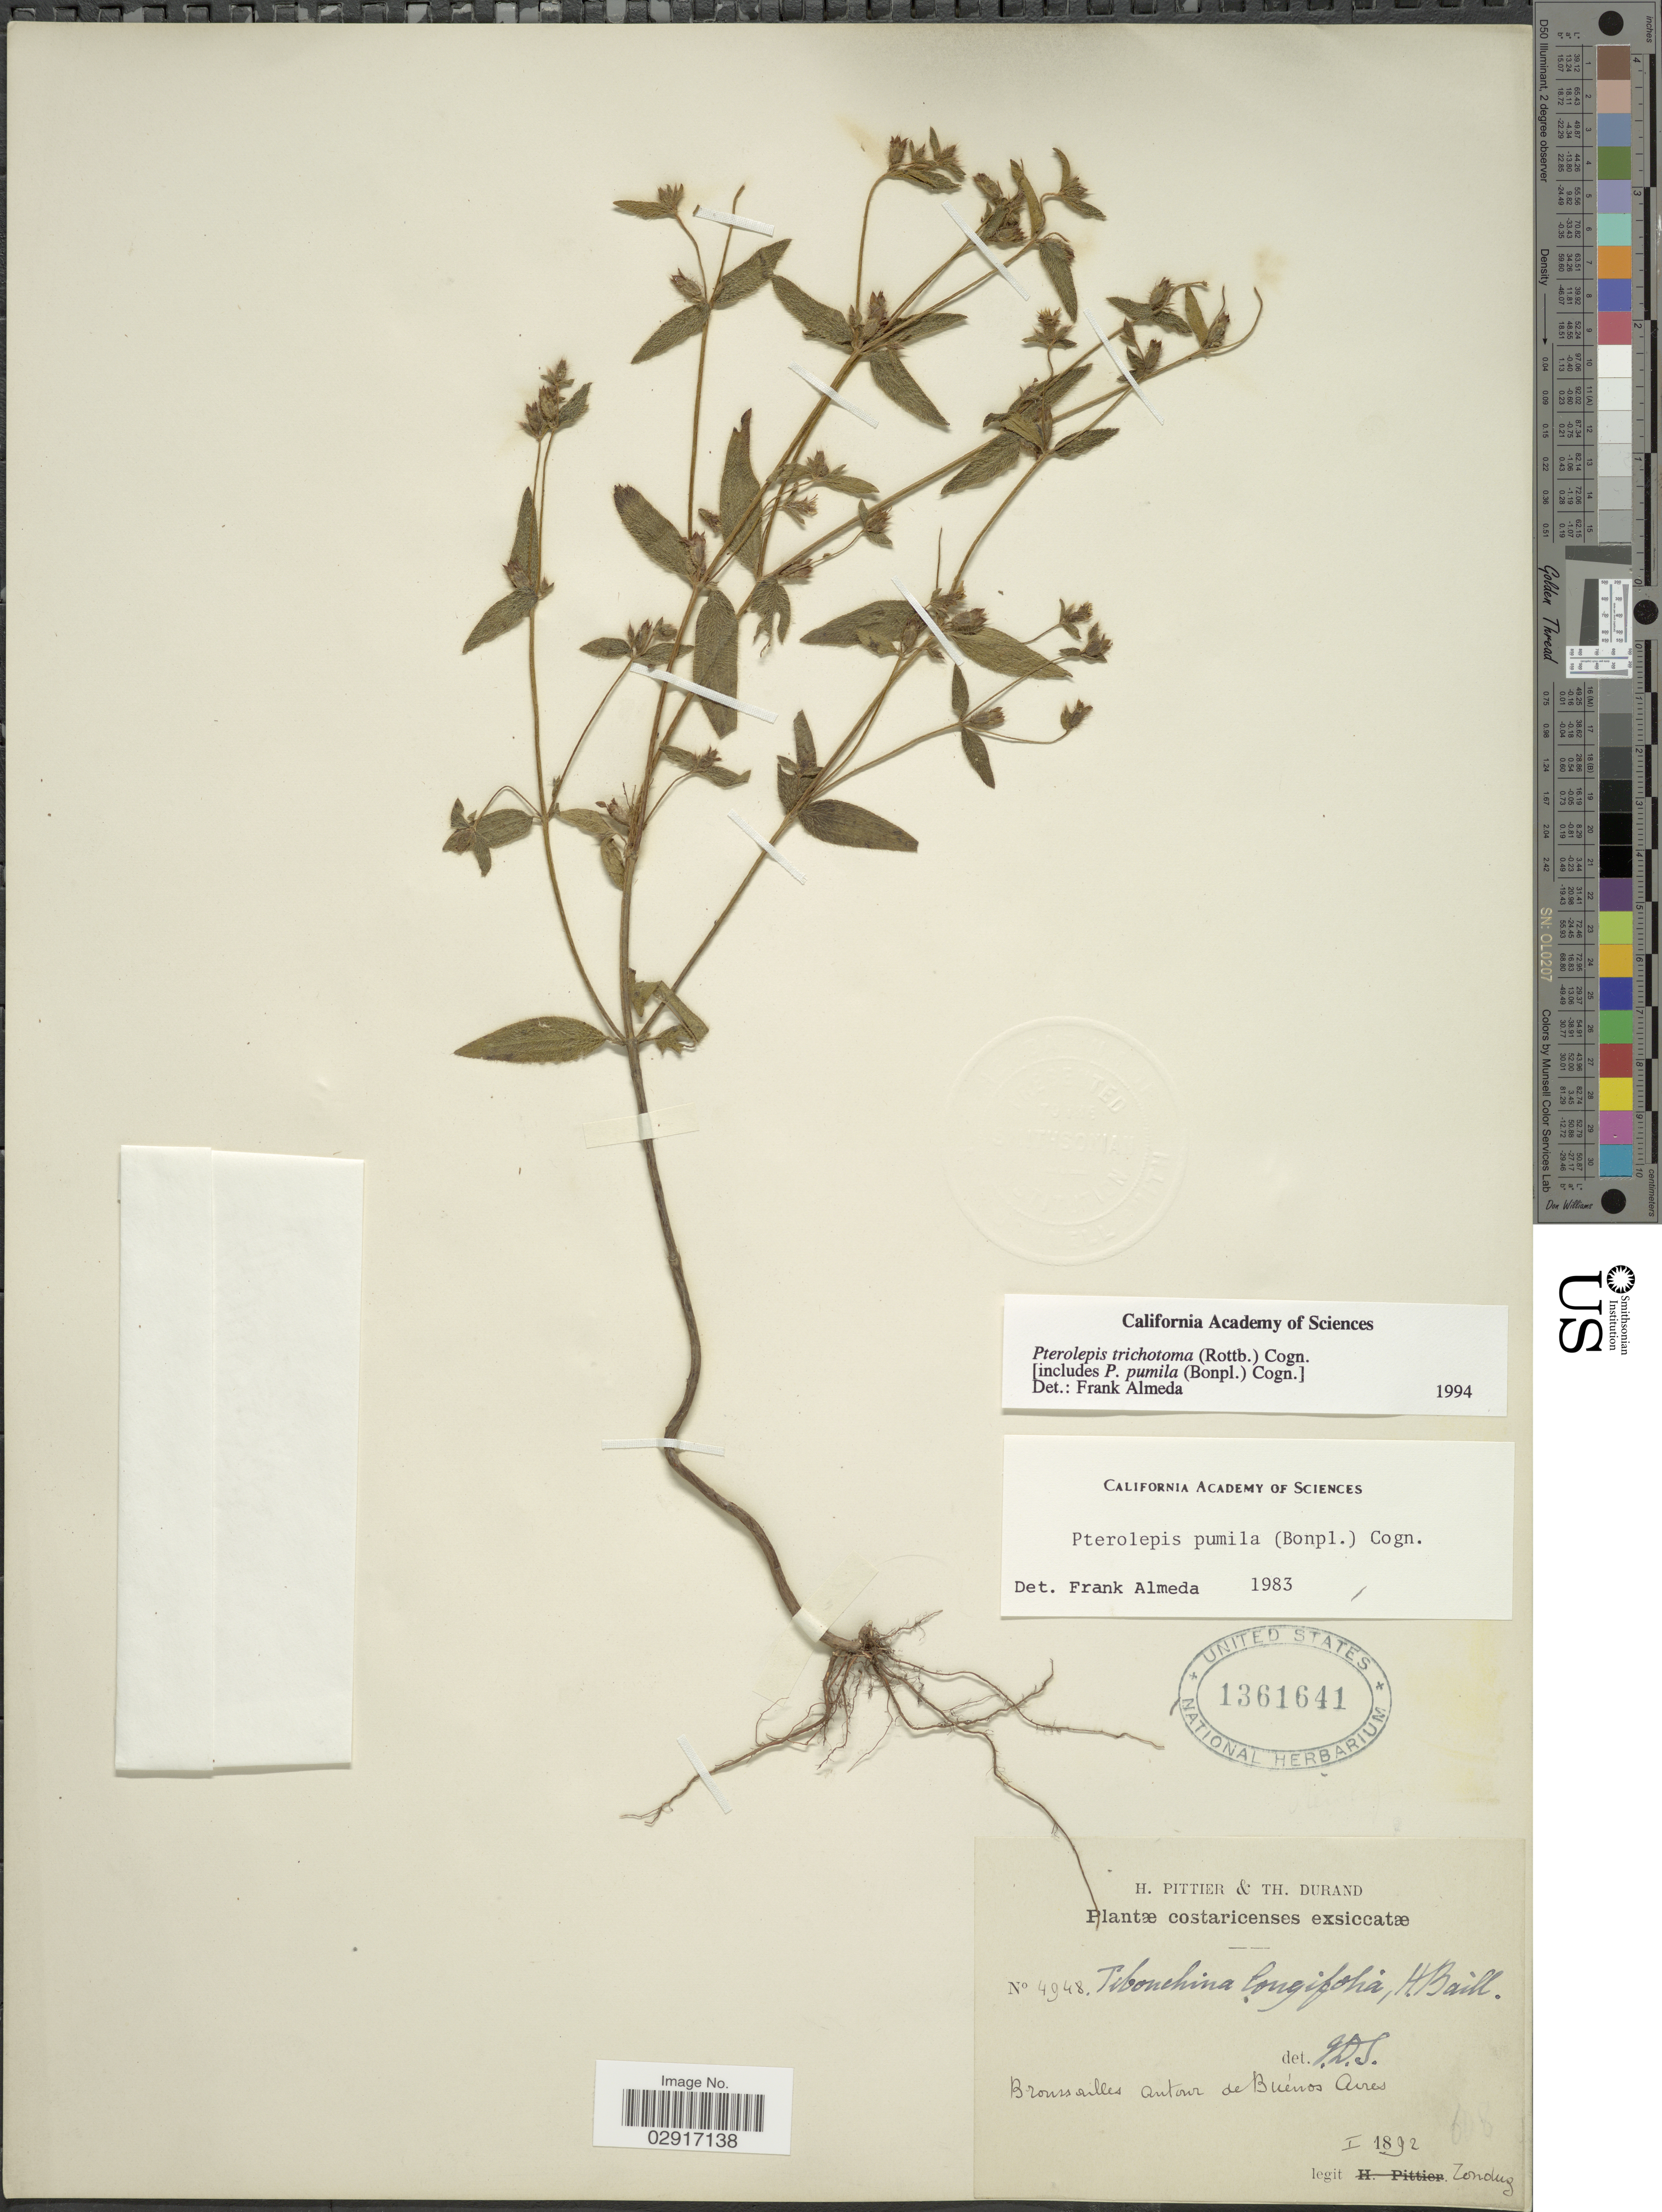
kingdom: Plantae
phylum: Tracheophyta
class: Magnoliopsida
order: Myrtales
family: Melastomataceae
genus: Pterolepis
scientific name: Pterolepis trichotoma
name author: (Rottb.) Cogn.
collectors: Tonduz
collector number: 4948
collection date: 1892-01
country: Costa Rica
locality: Broussailles autour de Buénos Aires.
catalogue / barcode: US 1361641